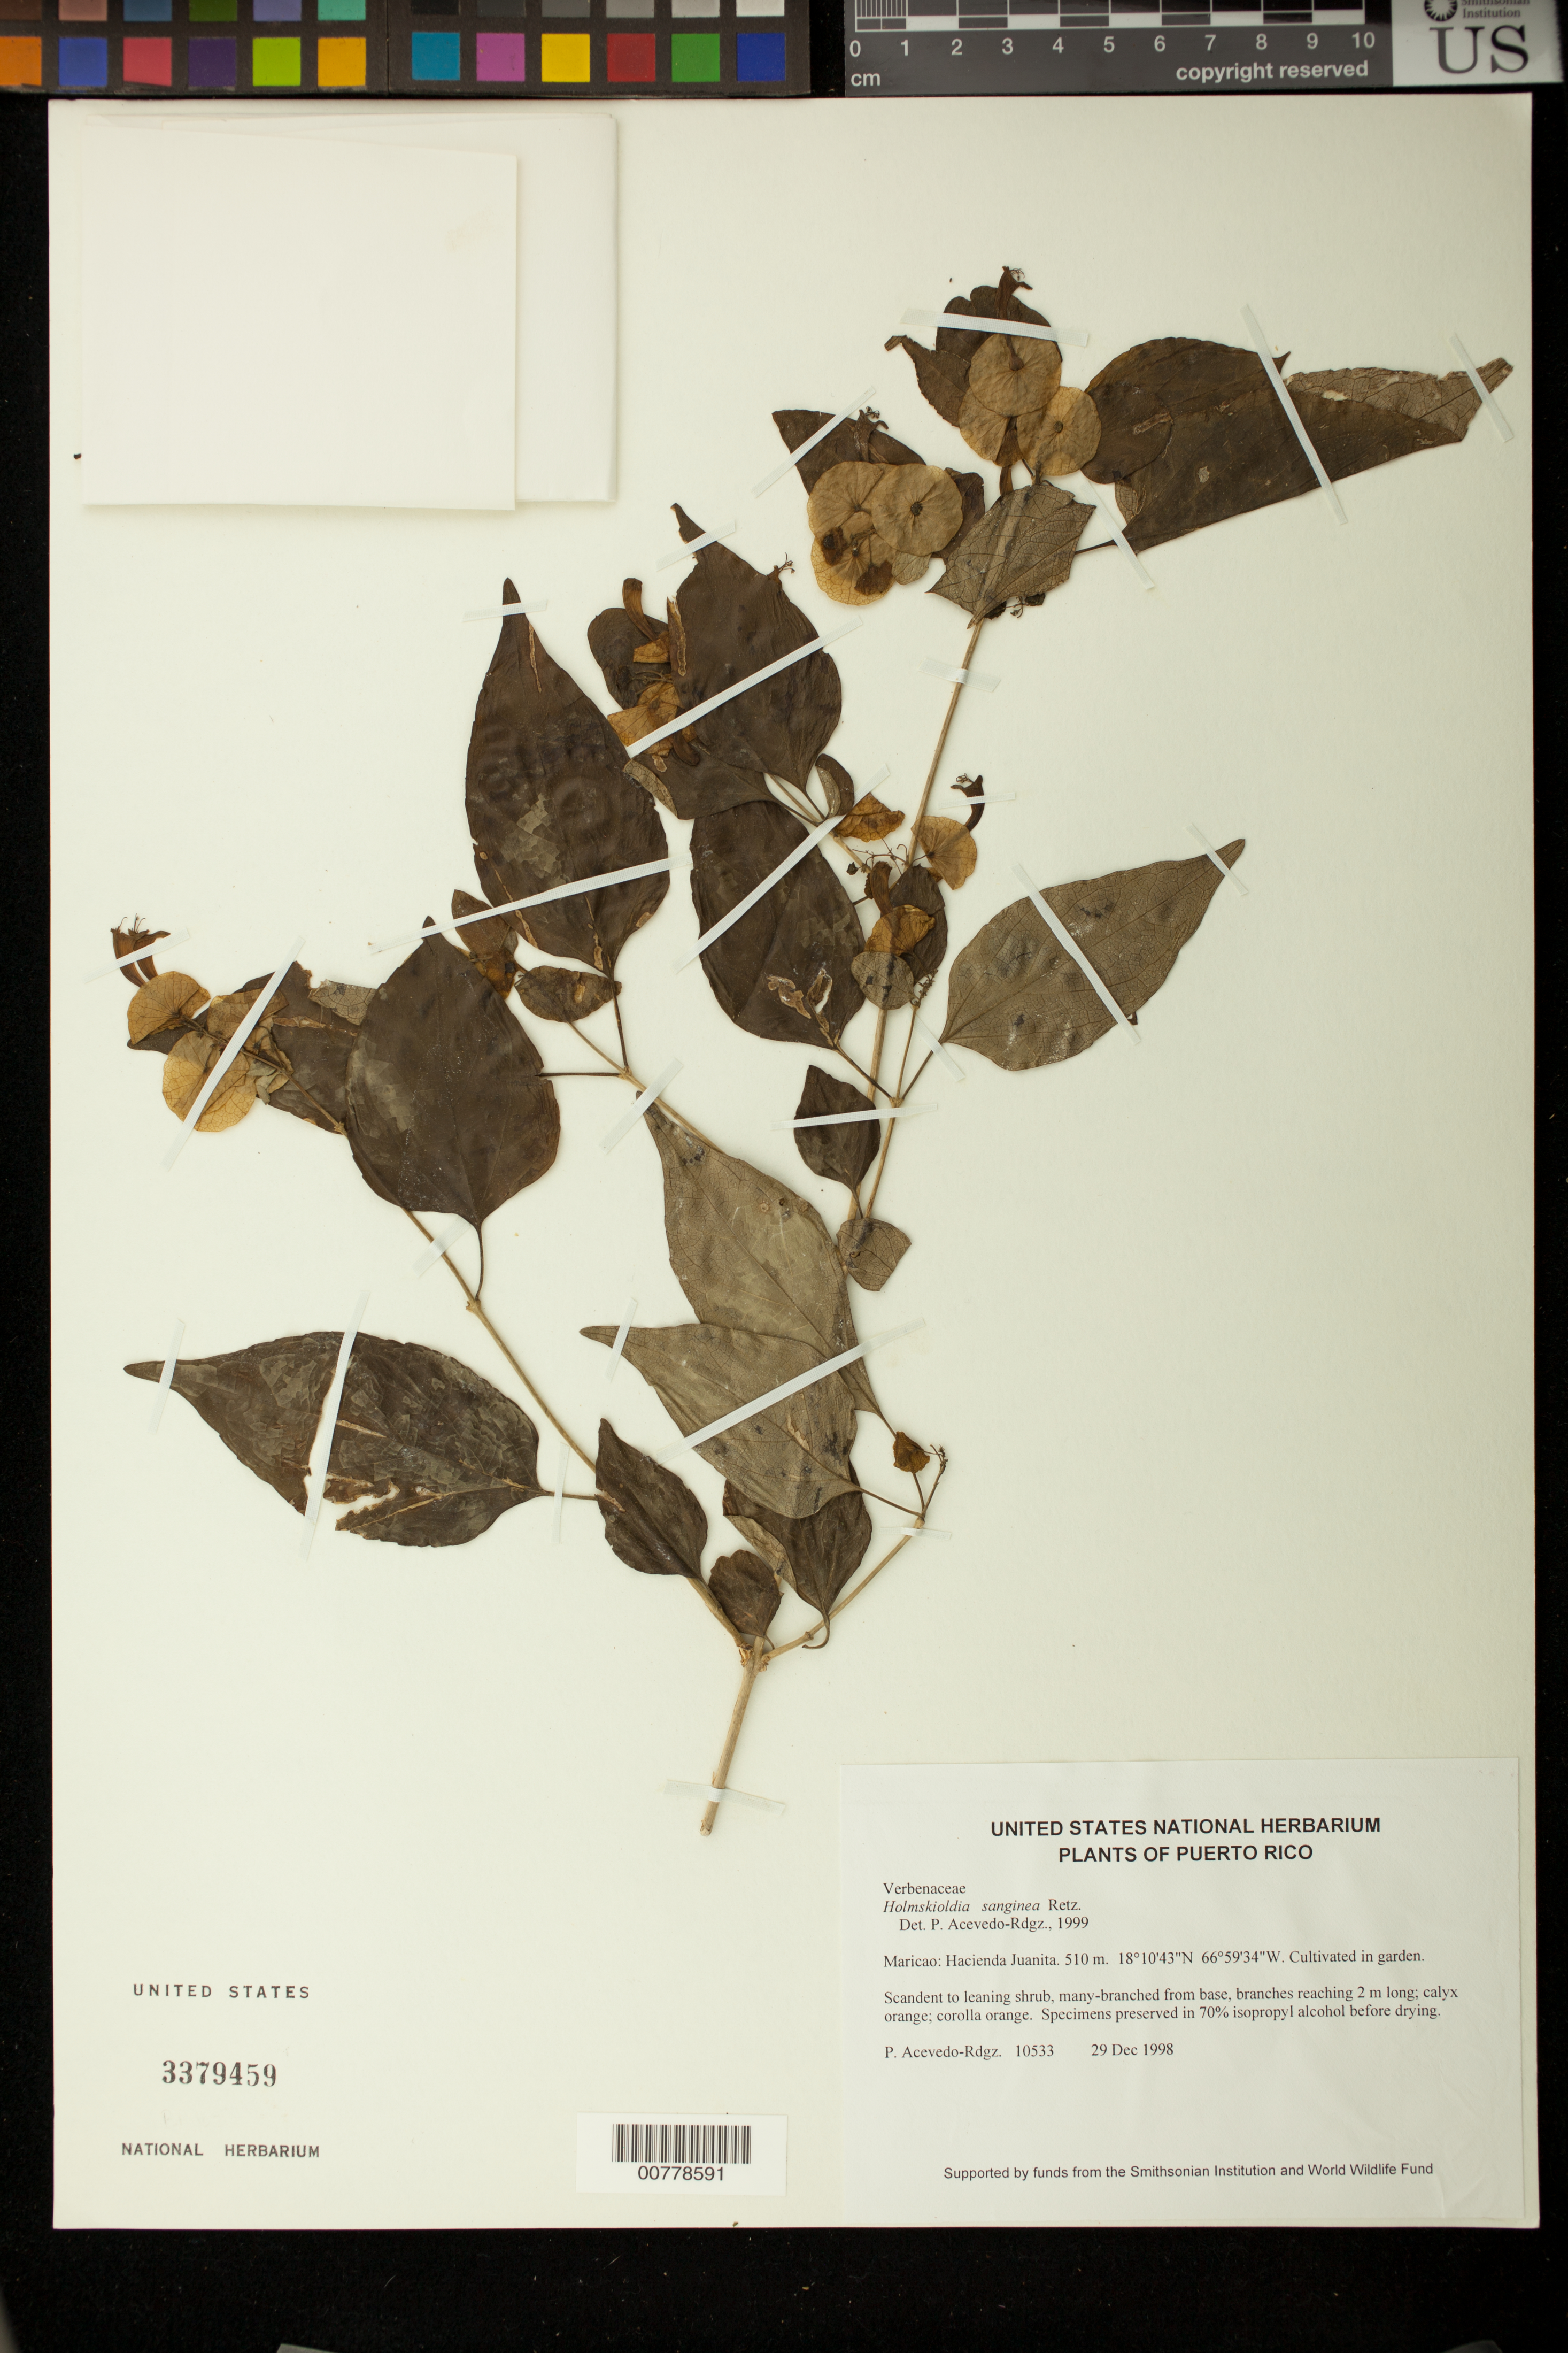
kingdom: Plantae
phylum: Tracheophyta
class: Magnoliopsida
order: Lamiales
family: Lamiaceae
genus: Holmskioldia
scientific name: Holmskioldia sanguinea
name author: Retz.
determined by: Acevedo-Rodríguez, P., (BOT), Smithsonian Institution - National Museum of Natural History (UNITED STATES)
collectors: P. Acevedo-Rodr.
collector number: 10533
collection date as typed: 29 Dec 1998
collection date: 1998-12-29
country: Puerto Rico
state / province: Maricao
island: Puerto Rico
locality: Maricao: Hacienda Juanita.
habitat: Cultivated in garden.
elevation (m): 510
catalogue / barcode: US 3379459